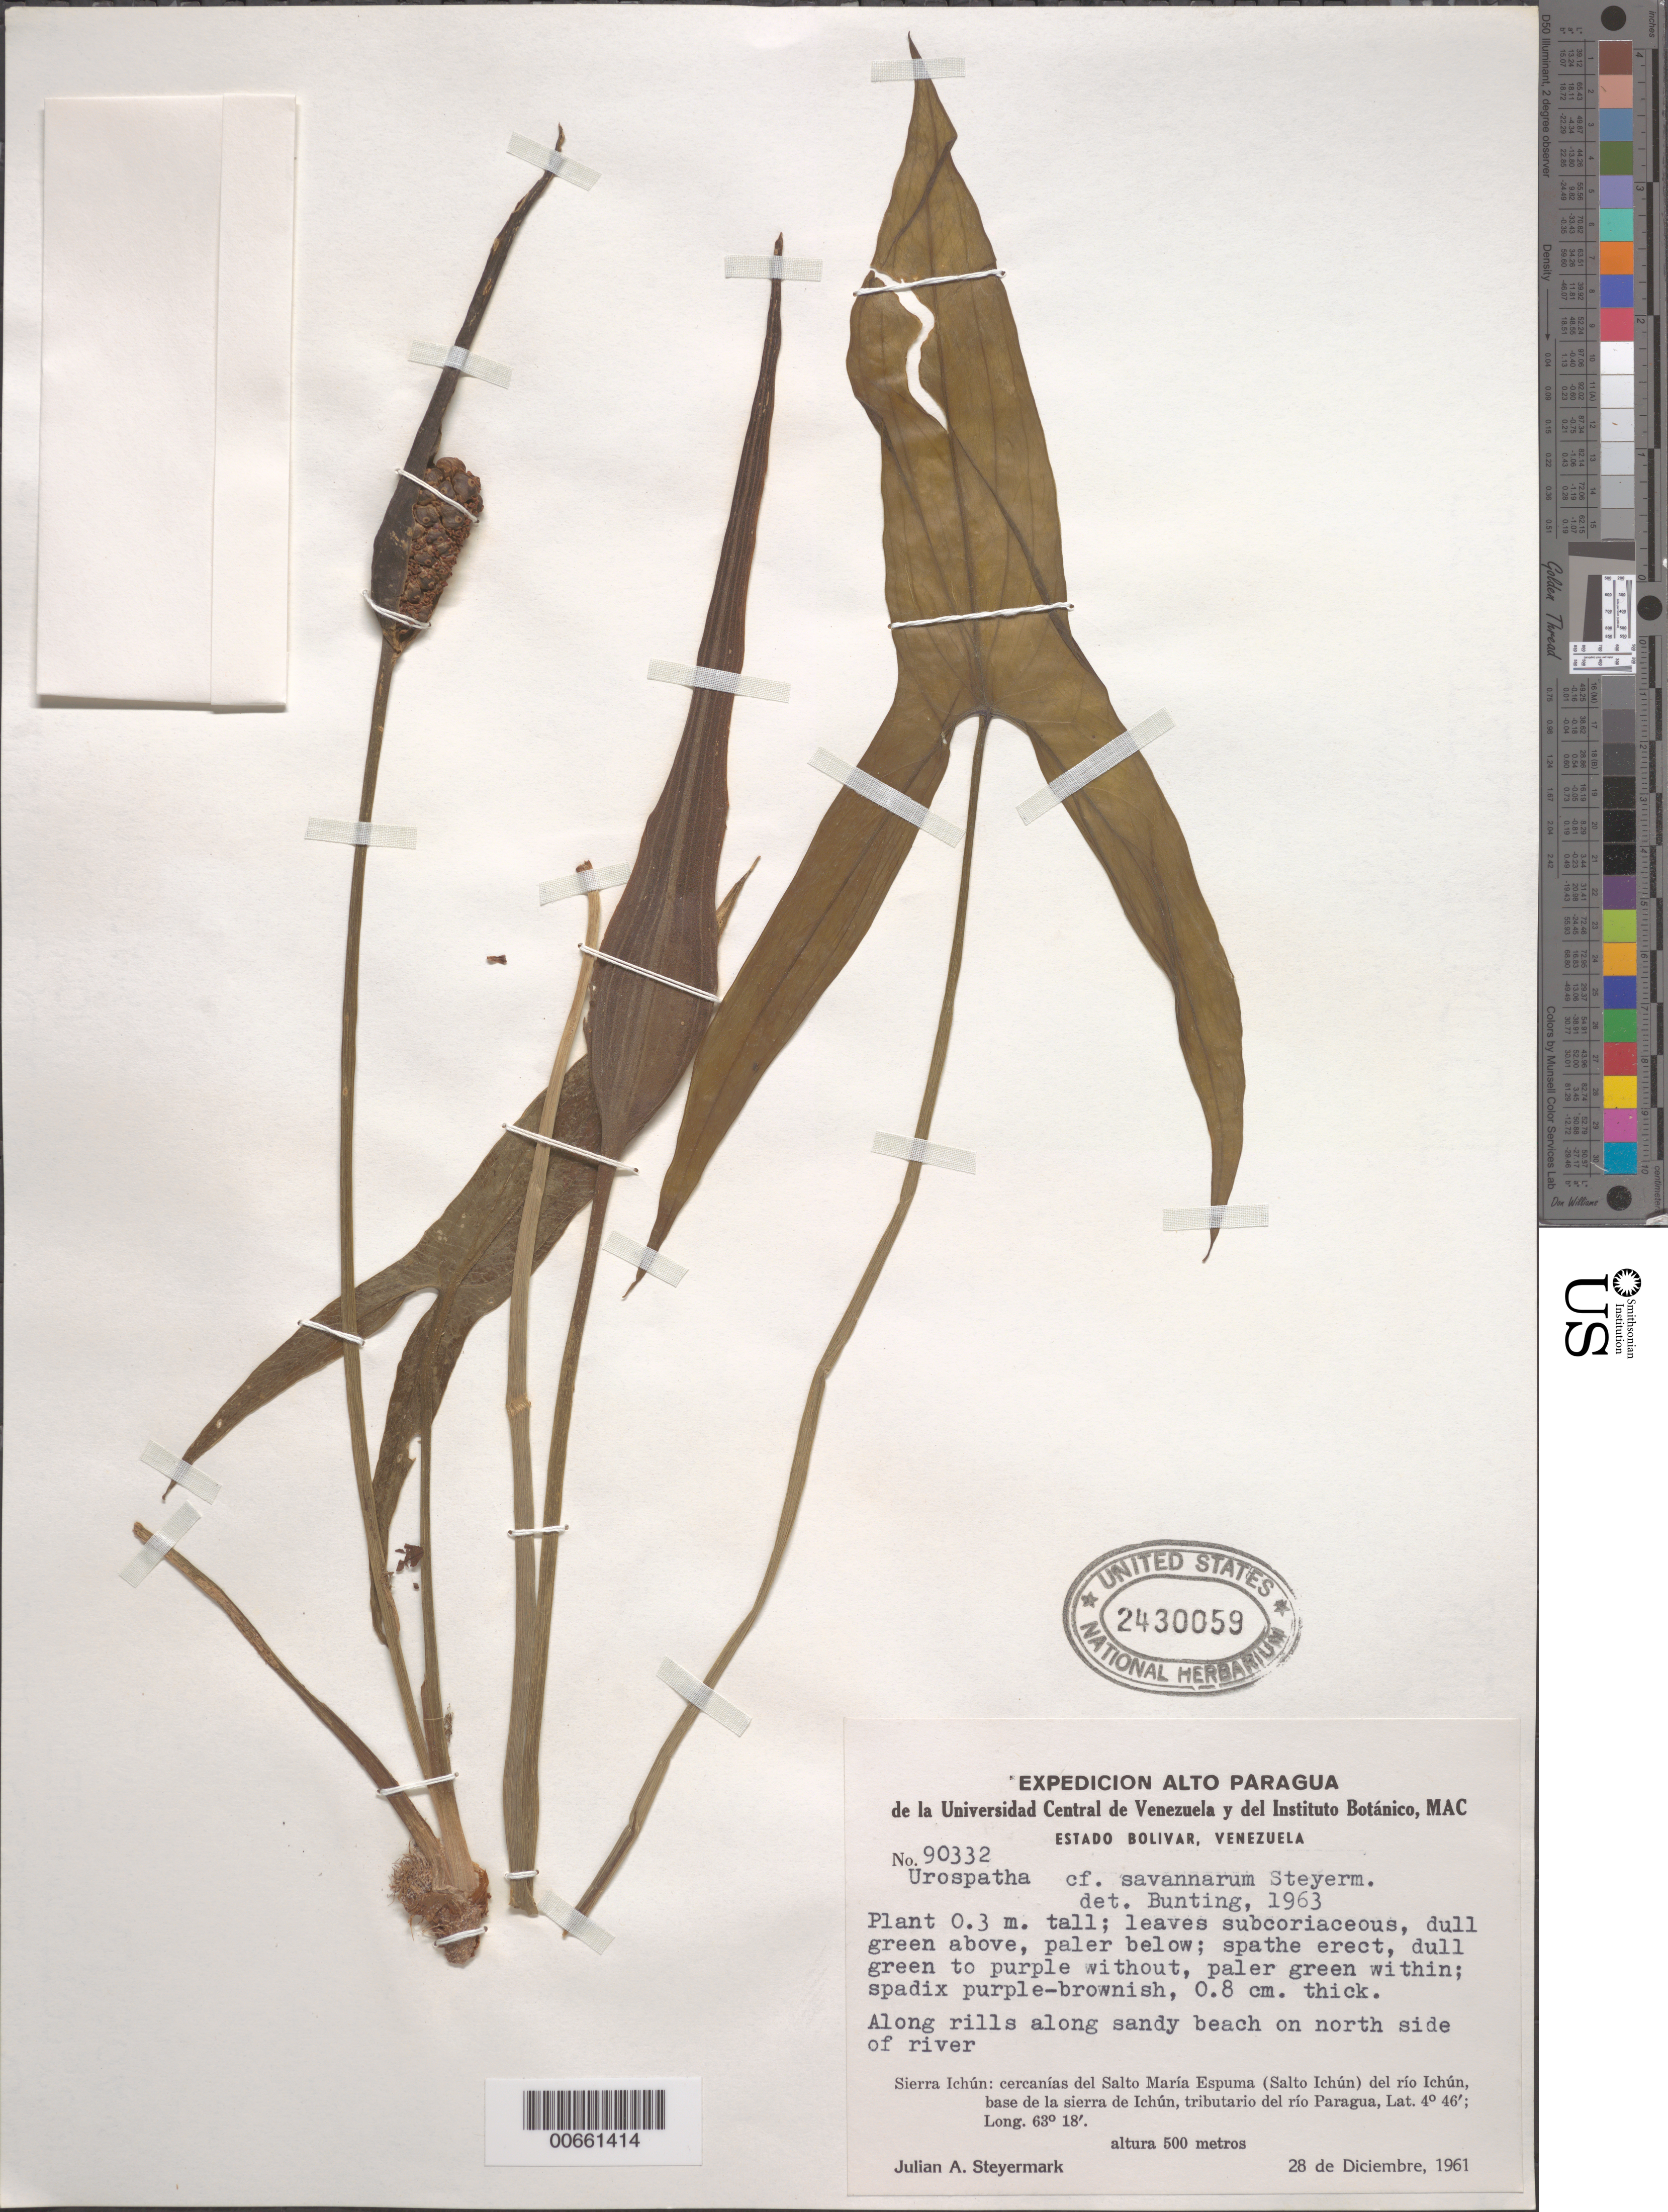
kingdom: Plantae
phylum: Tracheophyta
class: Liliopsida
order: Alismatales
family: Araceae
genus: Urospatha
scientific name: Urospatha sagittifolia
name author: (Rudge) Schott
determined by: Bunting, G. S.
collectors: J. Steyermark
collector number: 90332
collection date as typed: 28-Dec-61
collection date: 1961-12-28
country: Venezuela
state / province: Bolívar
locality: Sierra Ichún, Salto María Espuma (Salto Ichún) del Río Ichún (tributary of río Paragua), base de la sierra de Ichún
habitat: Along rills along sandy beach on north side of river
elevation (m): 500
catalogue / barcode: US 2430059